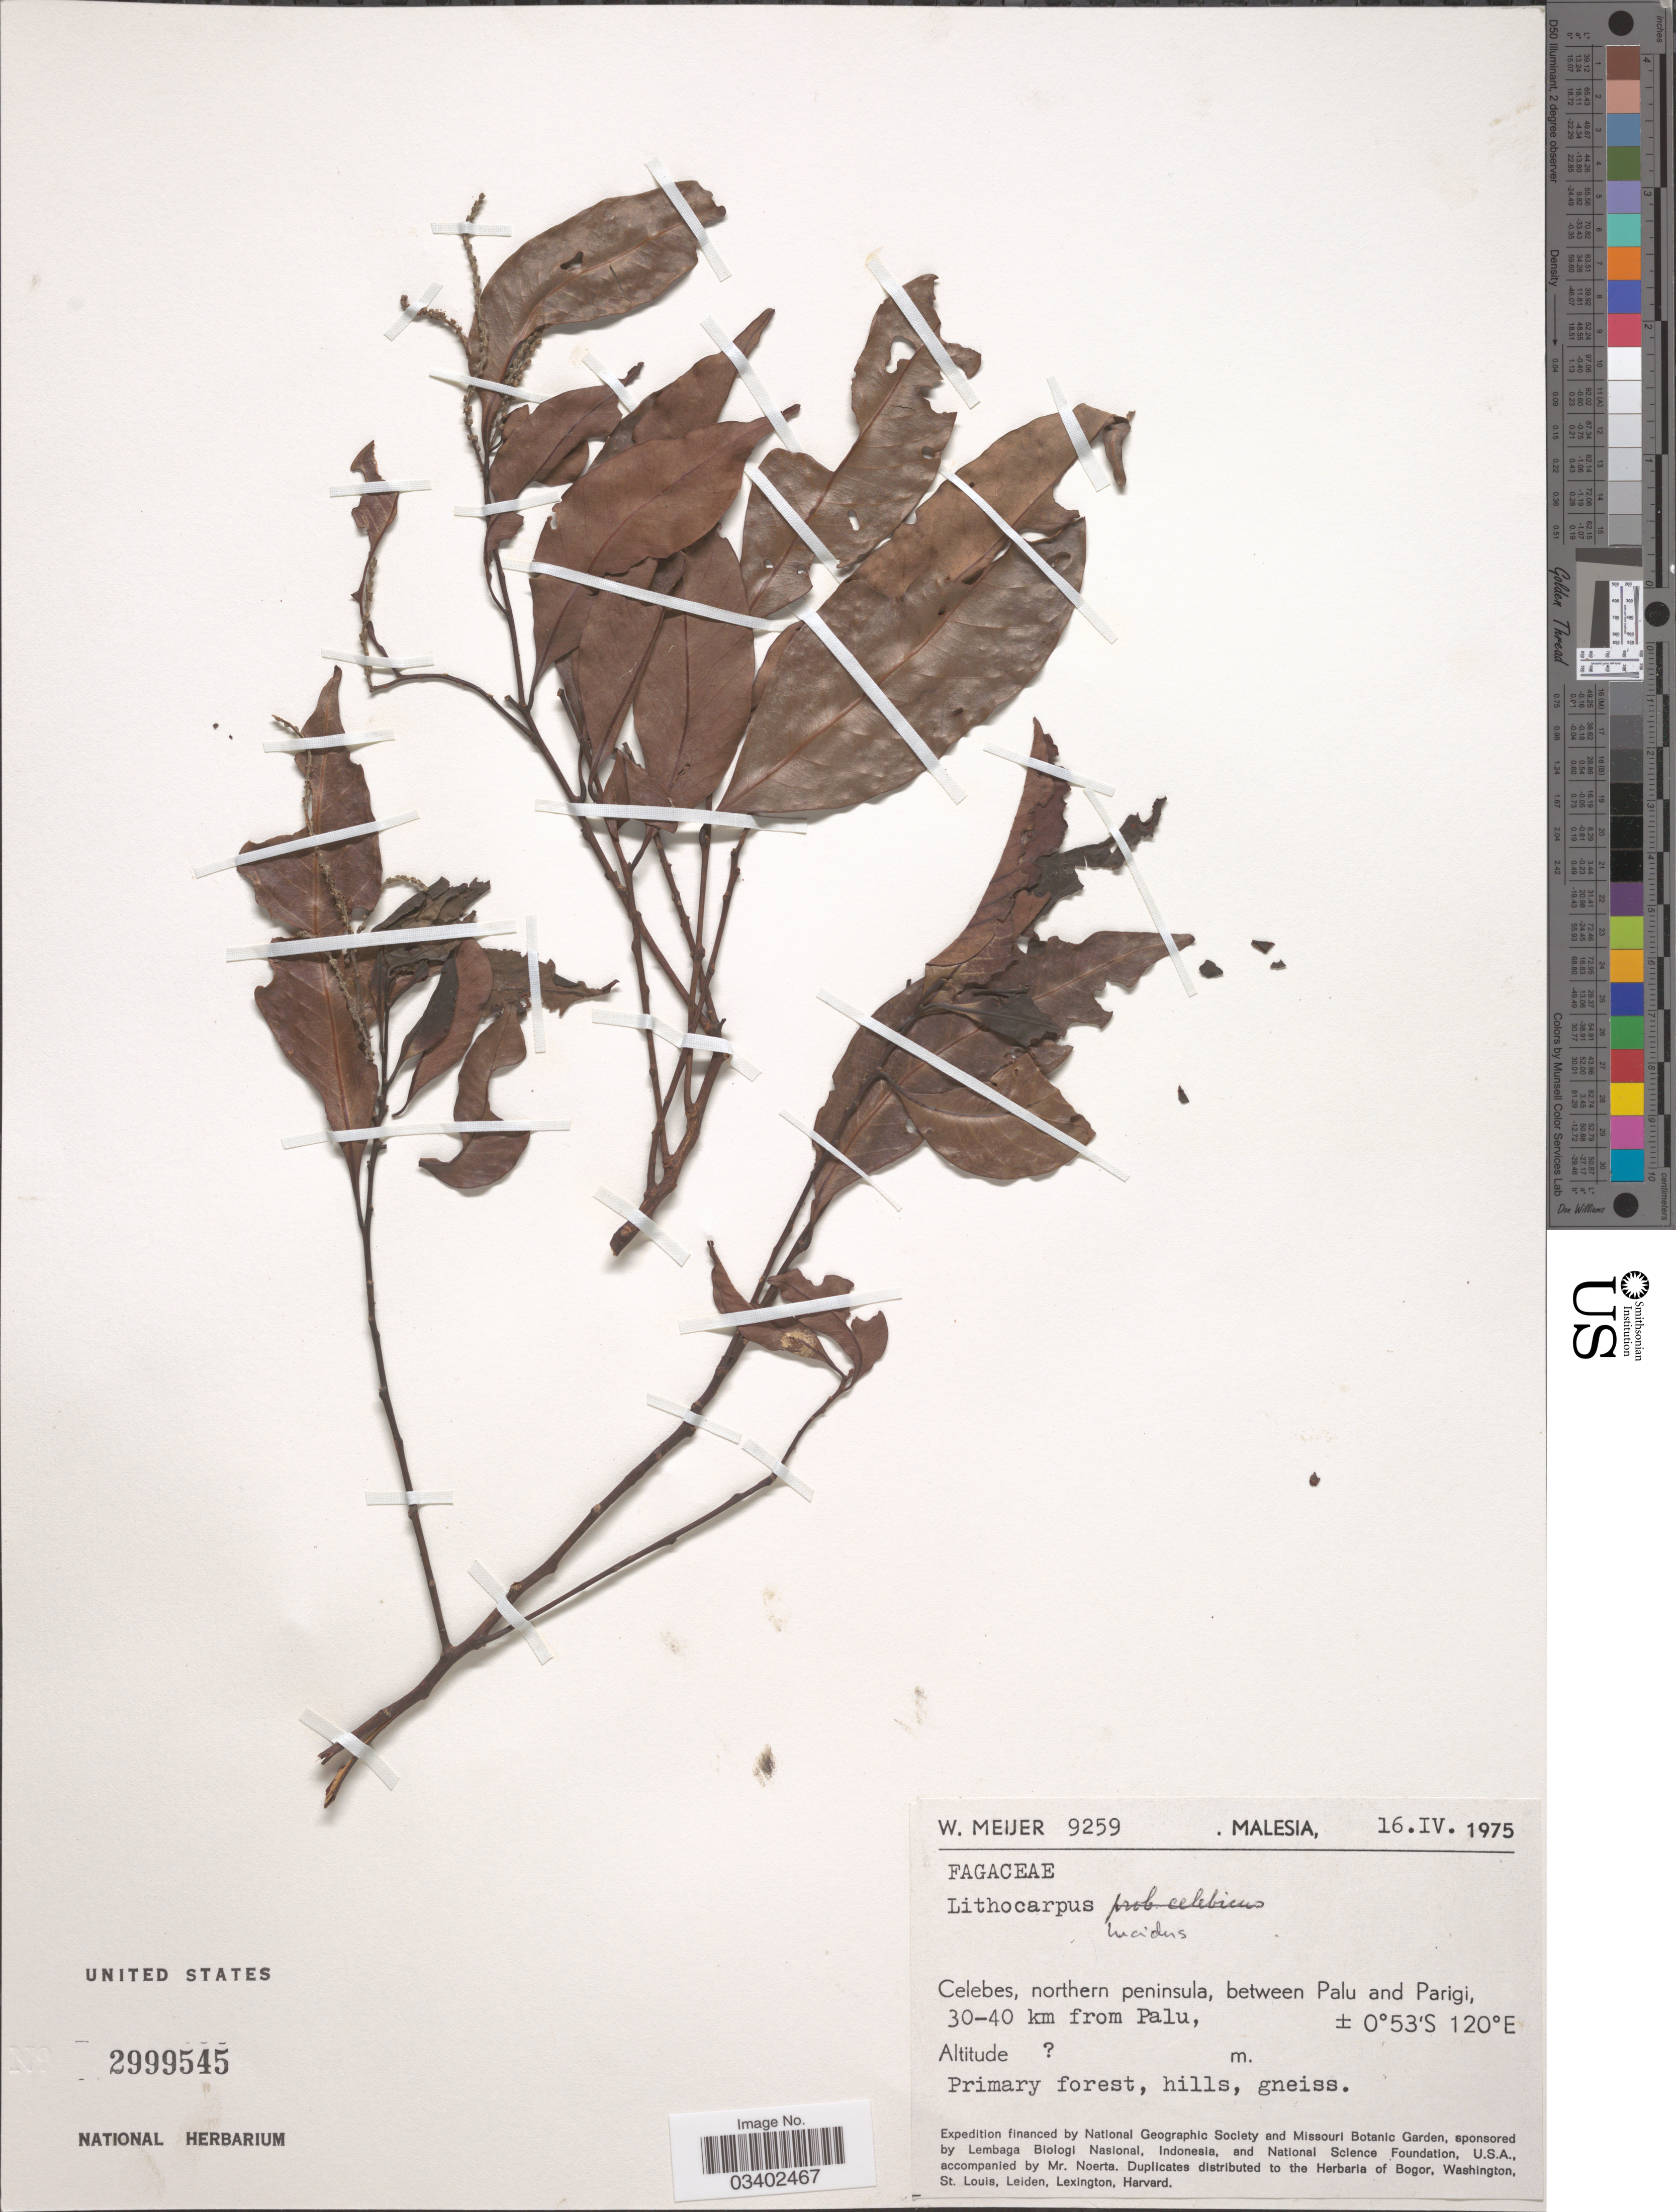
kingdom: Plantae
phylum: Tracheophyta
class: Magnoliopsida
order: Fagales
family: Fagaceae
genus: Lithocarpus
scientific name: Lithocarpus lucidus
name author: (Roxb.) Rehder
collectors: W. Meijer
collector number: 9259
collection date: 1975-04-16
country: Malaysia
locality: Celebes, northern peninsula, between Palu and Parigi, 30-40 km from Palu.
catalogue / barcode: US 2999545